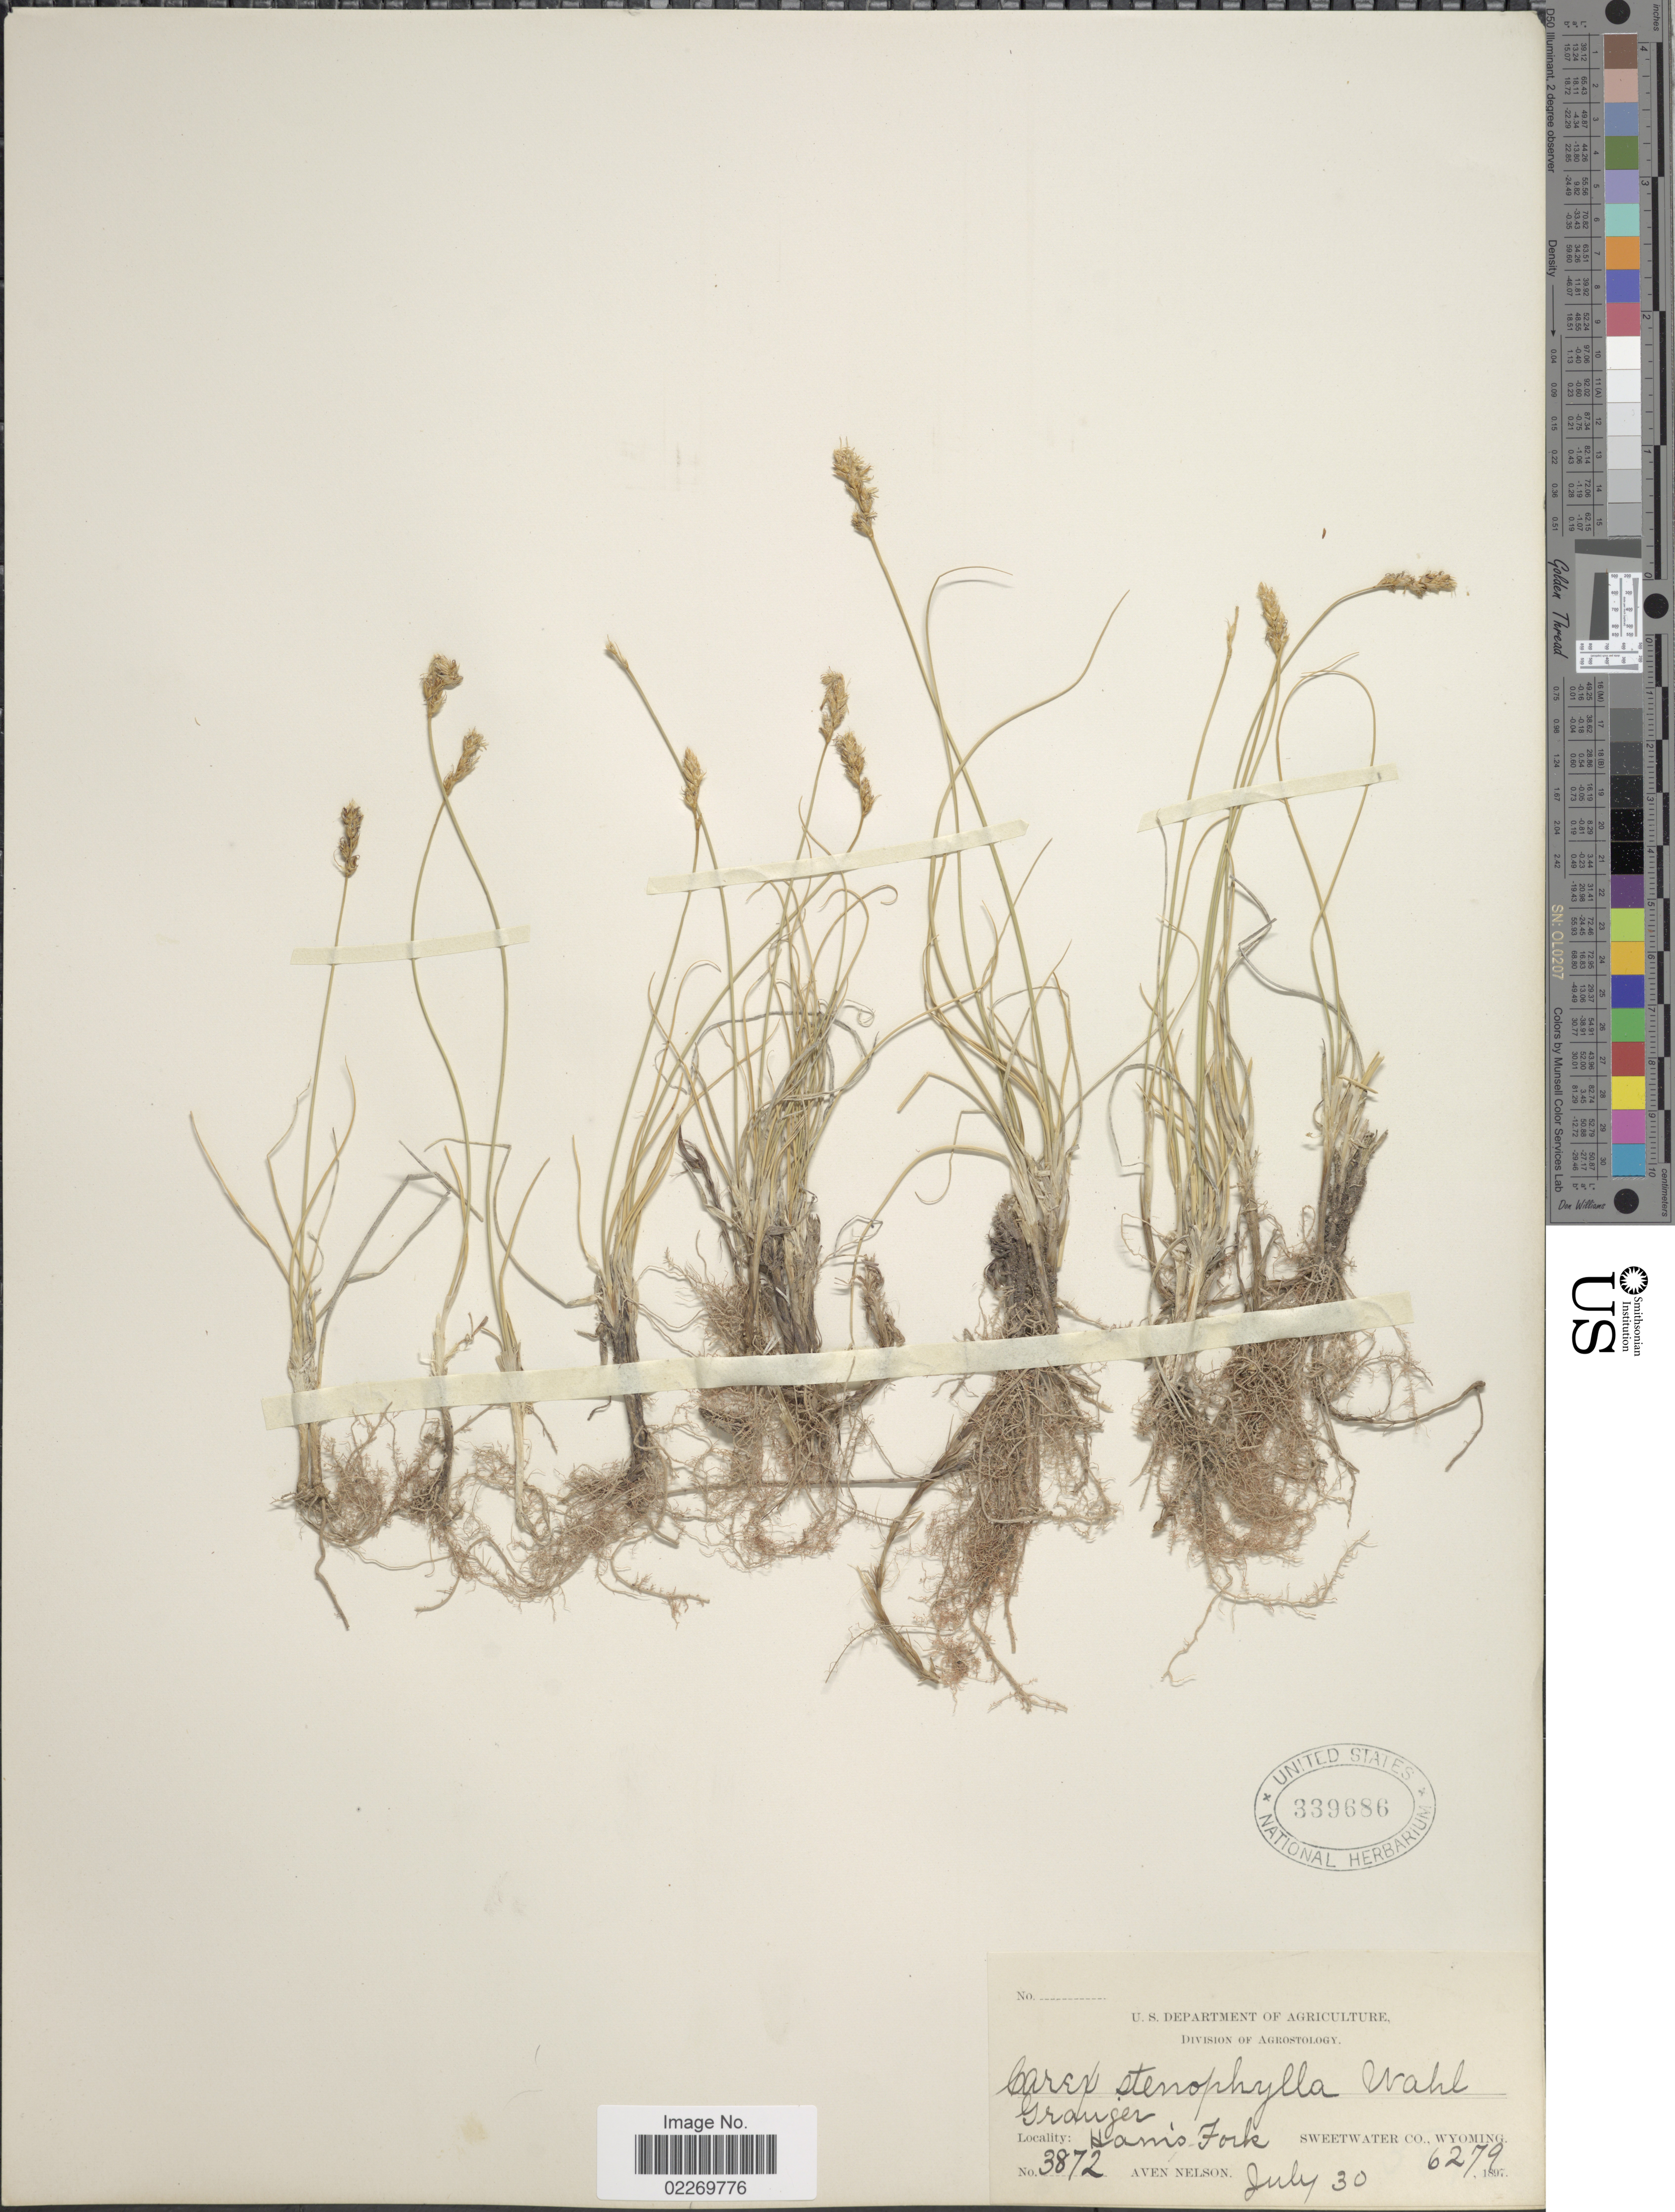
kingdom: Plantae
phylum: Tracheophyta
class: Liliopsida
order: Poales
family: Cyperaceae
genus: Carex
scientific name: Carex eleocharis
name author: L.H. Bailey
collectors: A. Nelson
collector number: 3872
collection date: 1897-07-30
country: United States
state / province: Wyoming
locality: Granger, Ham's Fork, Sweetwater Co.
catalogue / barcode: US 339686